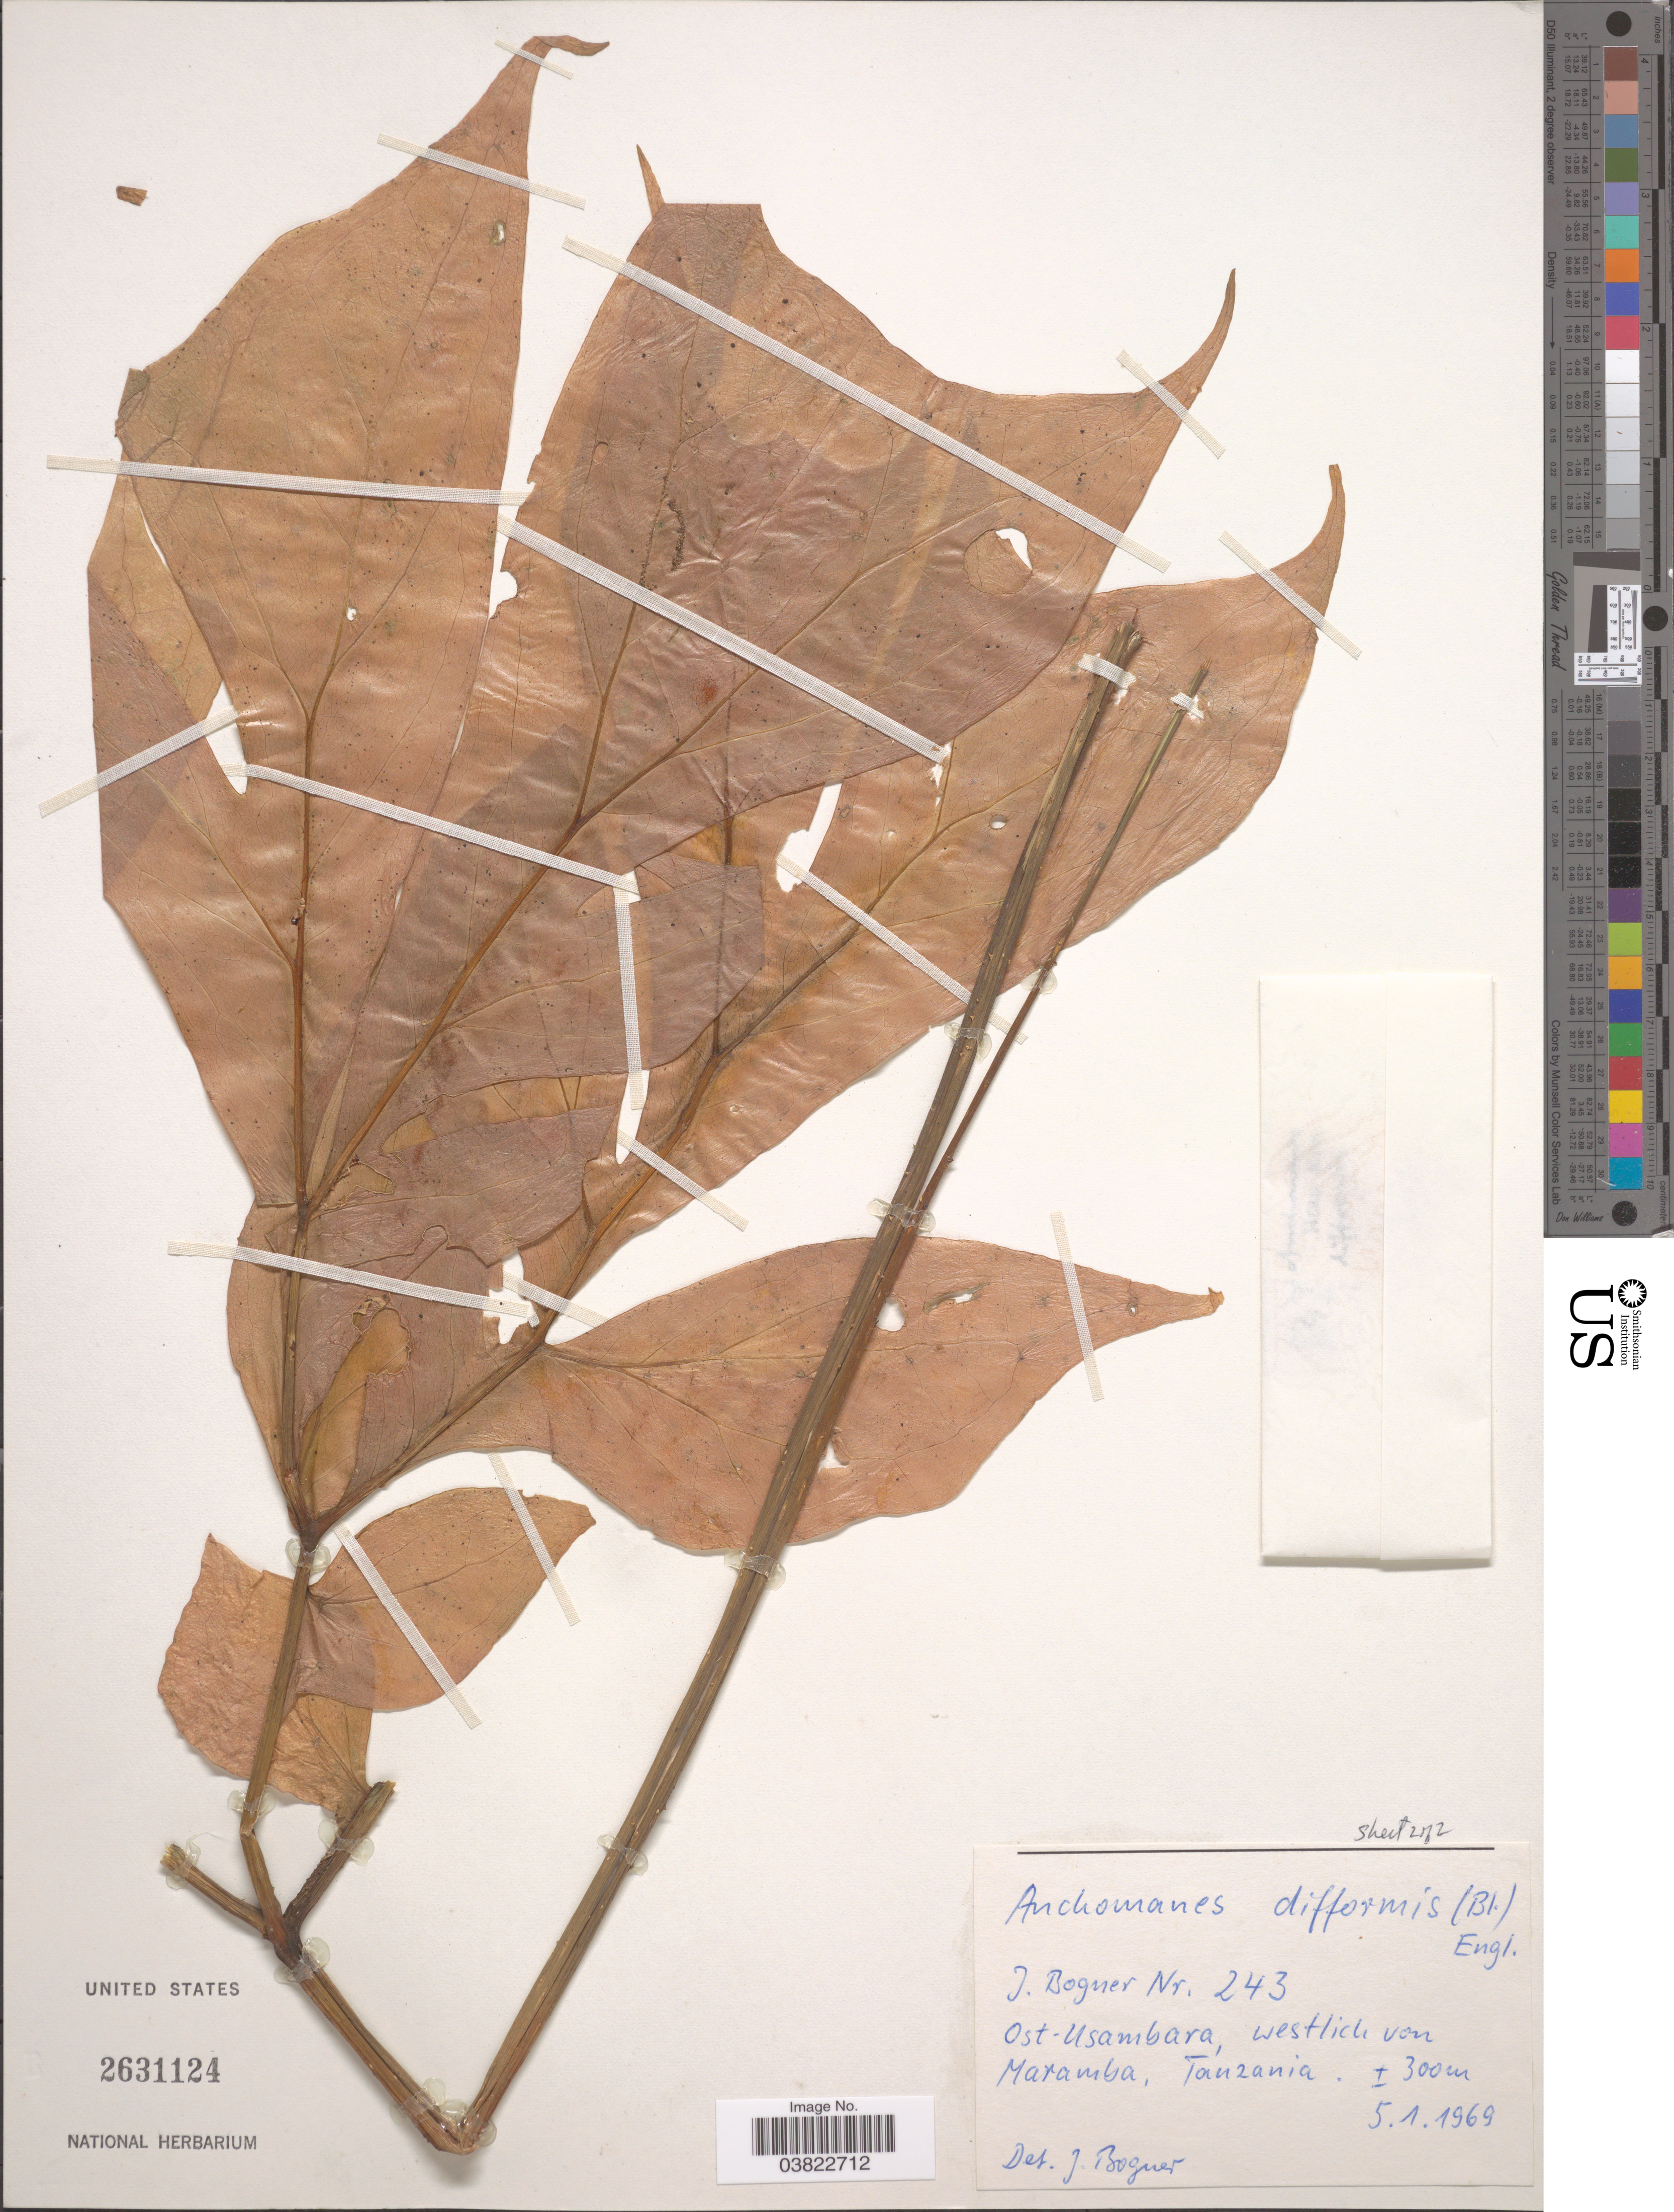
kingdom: Plantae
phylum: Tracheophyta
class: Liliopsida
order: Alismatales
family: Araceae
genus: Anchomanes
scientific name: Anchomanes difformis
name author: (Blume) Engl.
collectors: J. Bogner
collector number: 243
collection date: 1969-01-05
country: Tanzania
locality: Ost-Usambara, westlich von Maramba.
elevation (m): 300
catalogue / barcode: US 2631124